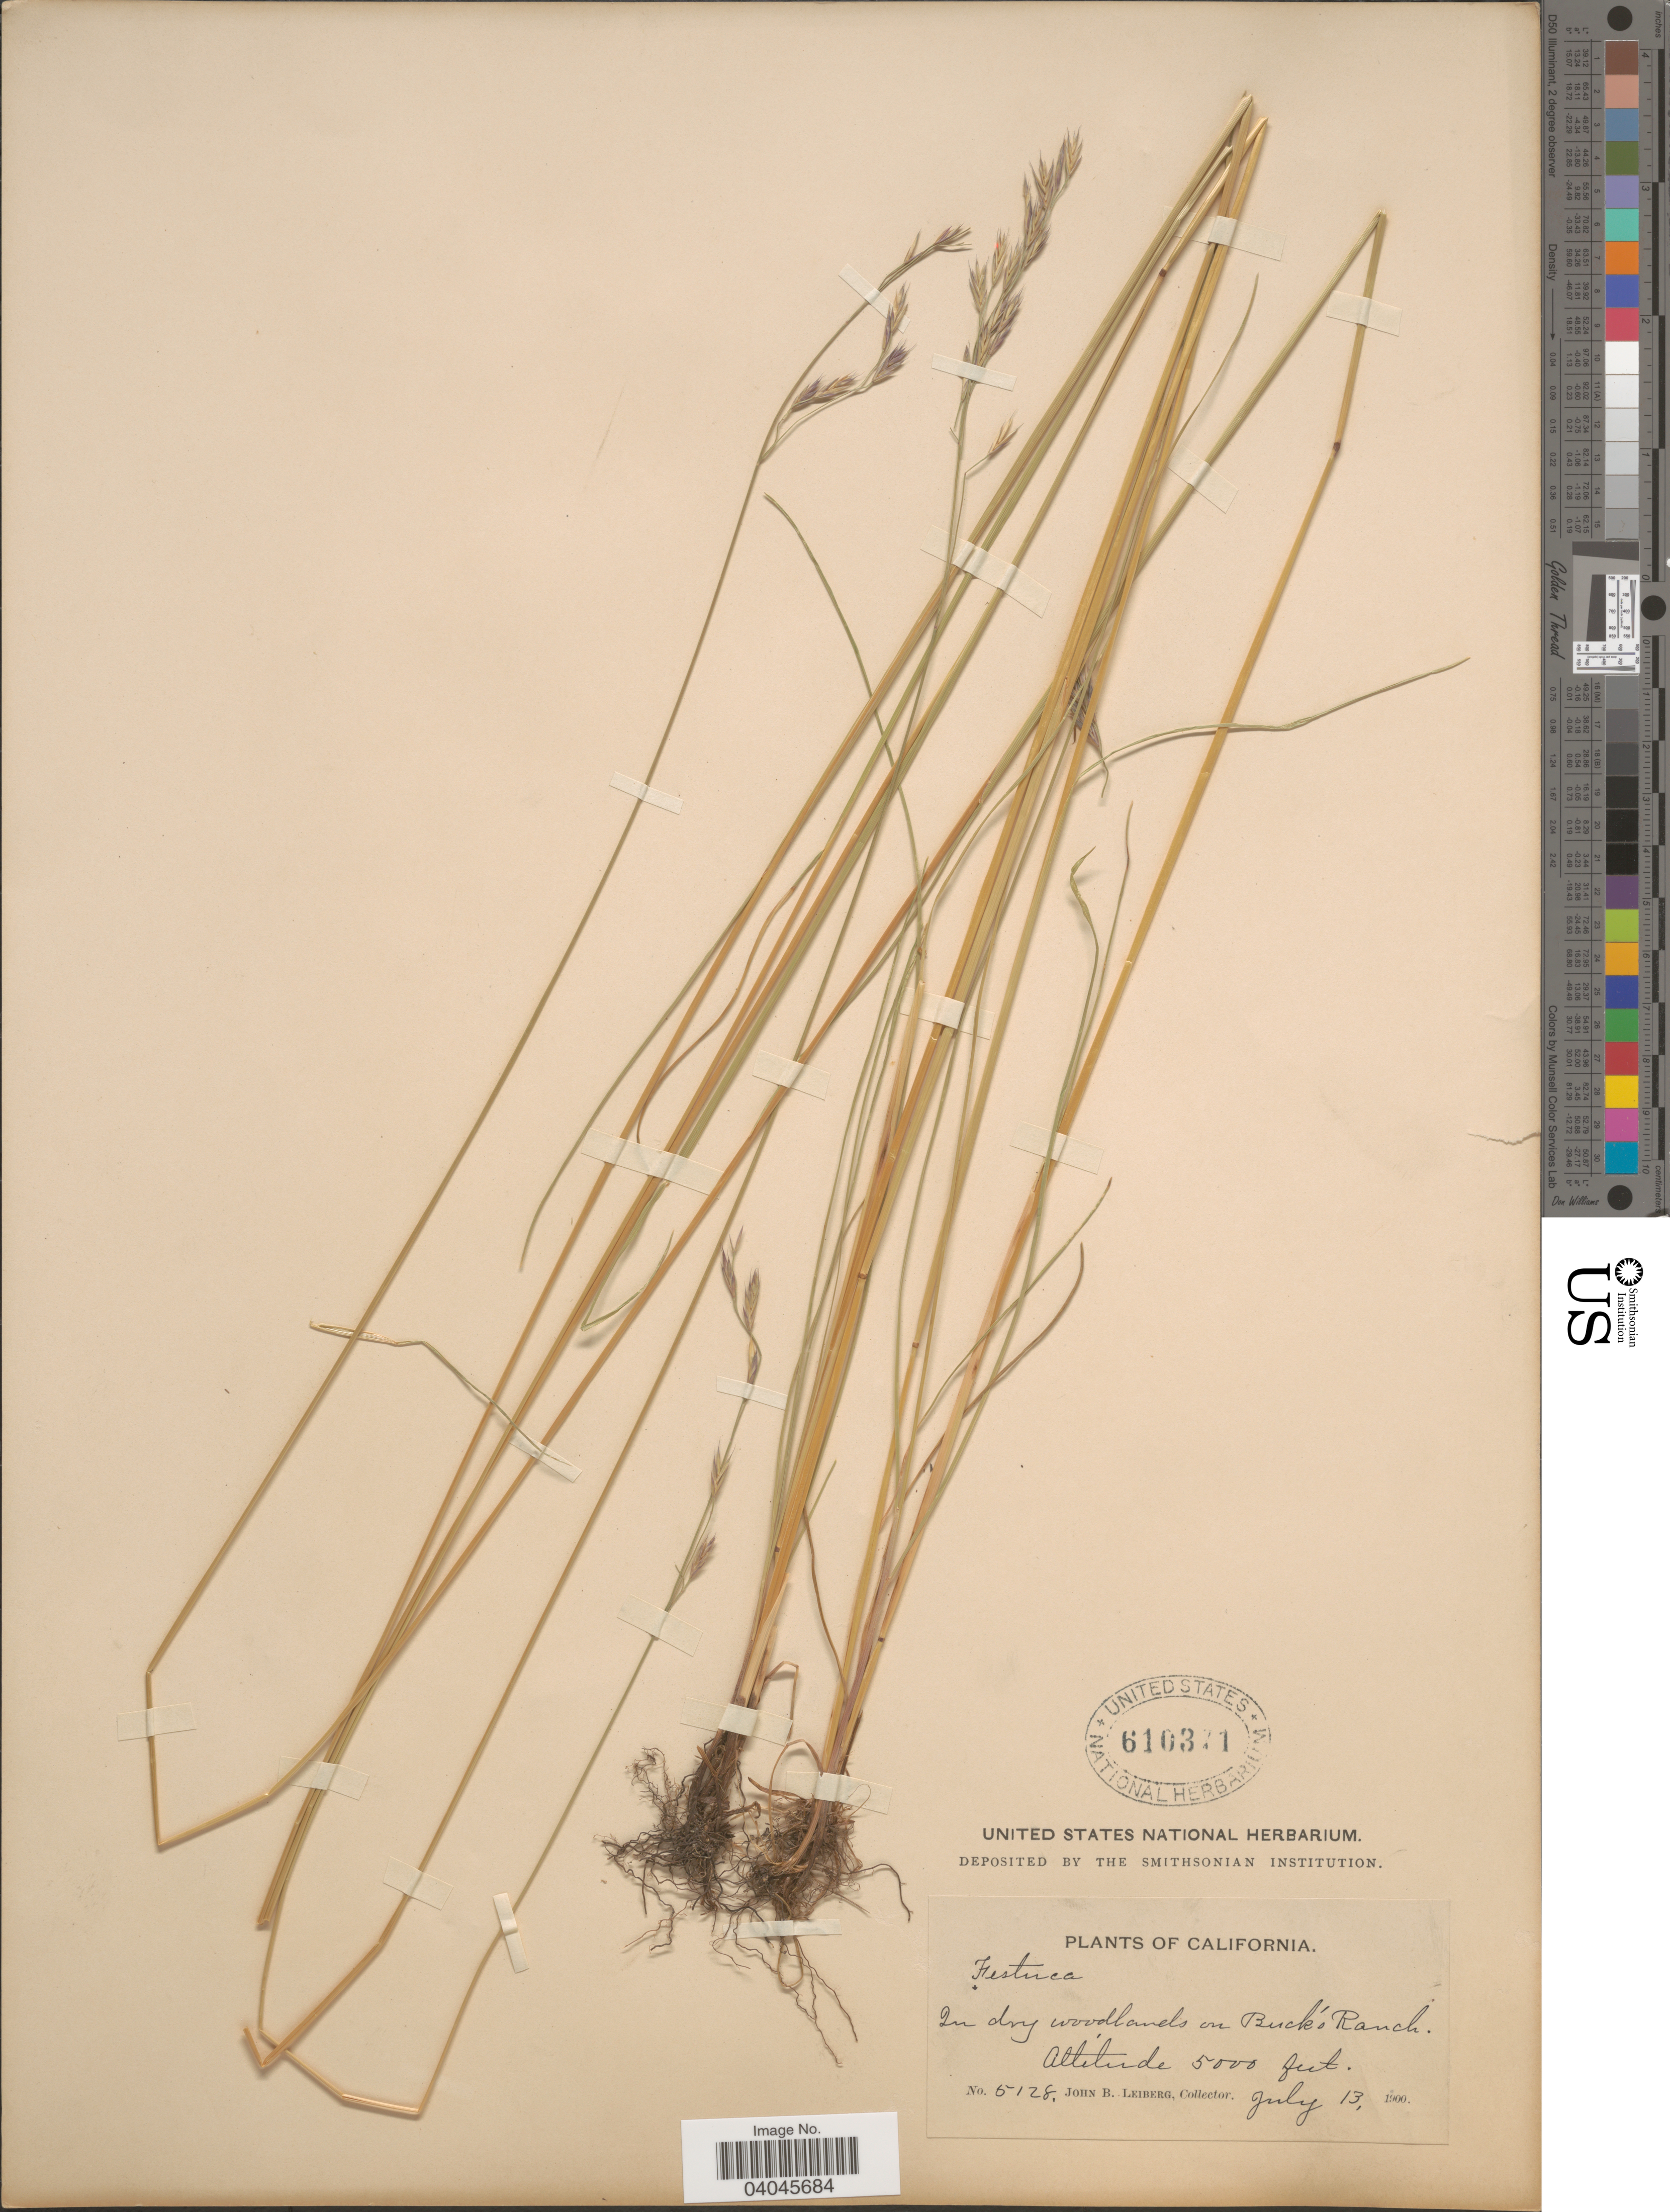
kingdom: Plantae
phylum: Tracheophyta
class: Liliopsida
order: Poales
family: Poaceae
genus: Festuca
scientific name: Festuca rubra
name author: L.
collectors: J. B. Leiberg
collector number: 5128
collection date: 1900-07-13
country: United States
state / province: California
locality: In dry woodlands on Buck's Ranch.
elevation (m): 1524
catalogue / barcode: US 610371